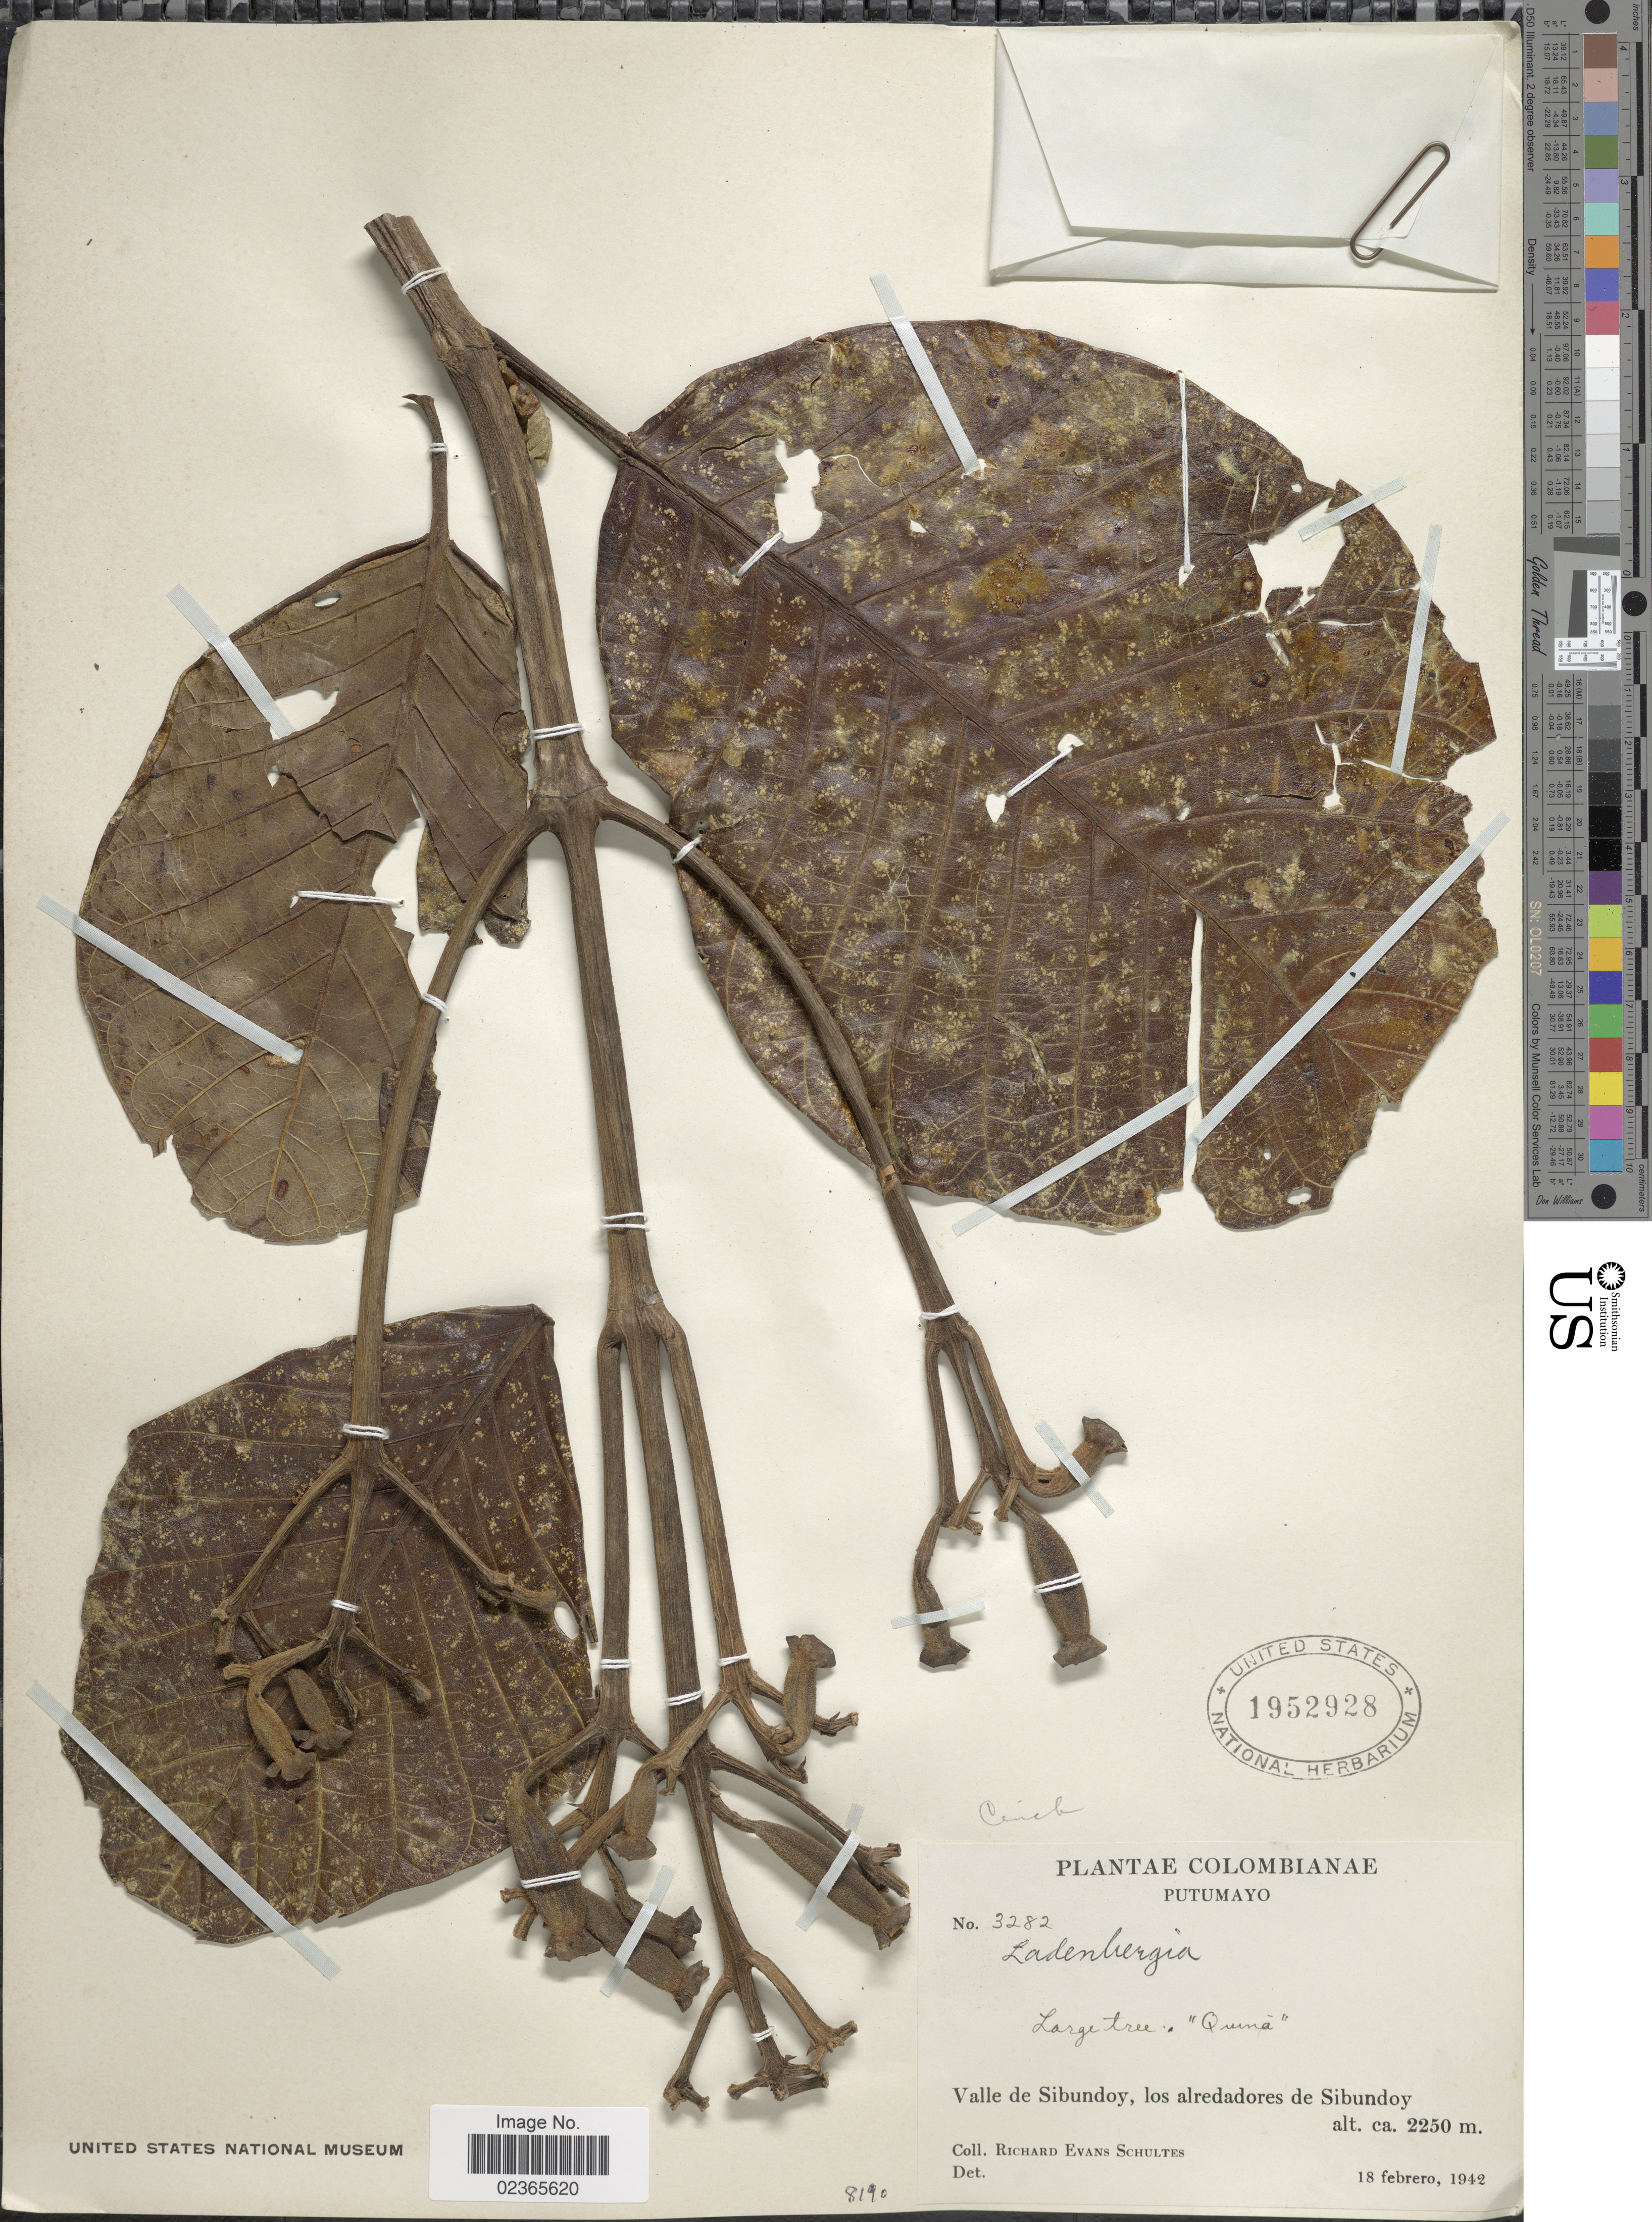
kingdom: Plantae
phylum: Tracheophyta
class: Magnoliopsida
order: Gentianales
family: Rubiaceae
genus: Ladenbergia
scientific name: Ladenbergia sp.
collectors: R. E. Schultes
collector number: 3282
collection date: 1942-02-18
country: Colombia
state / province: Putumayo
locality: Valle de Sibundoy, los alredadores de Sibundoy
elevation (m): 2250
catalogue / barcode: US 1952928